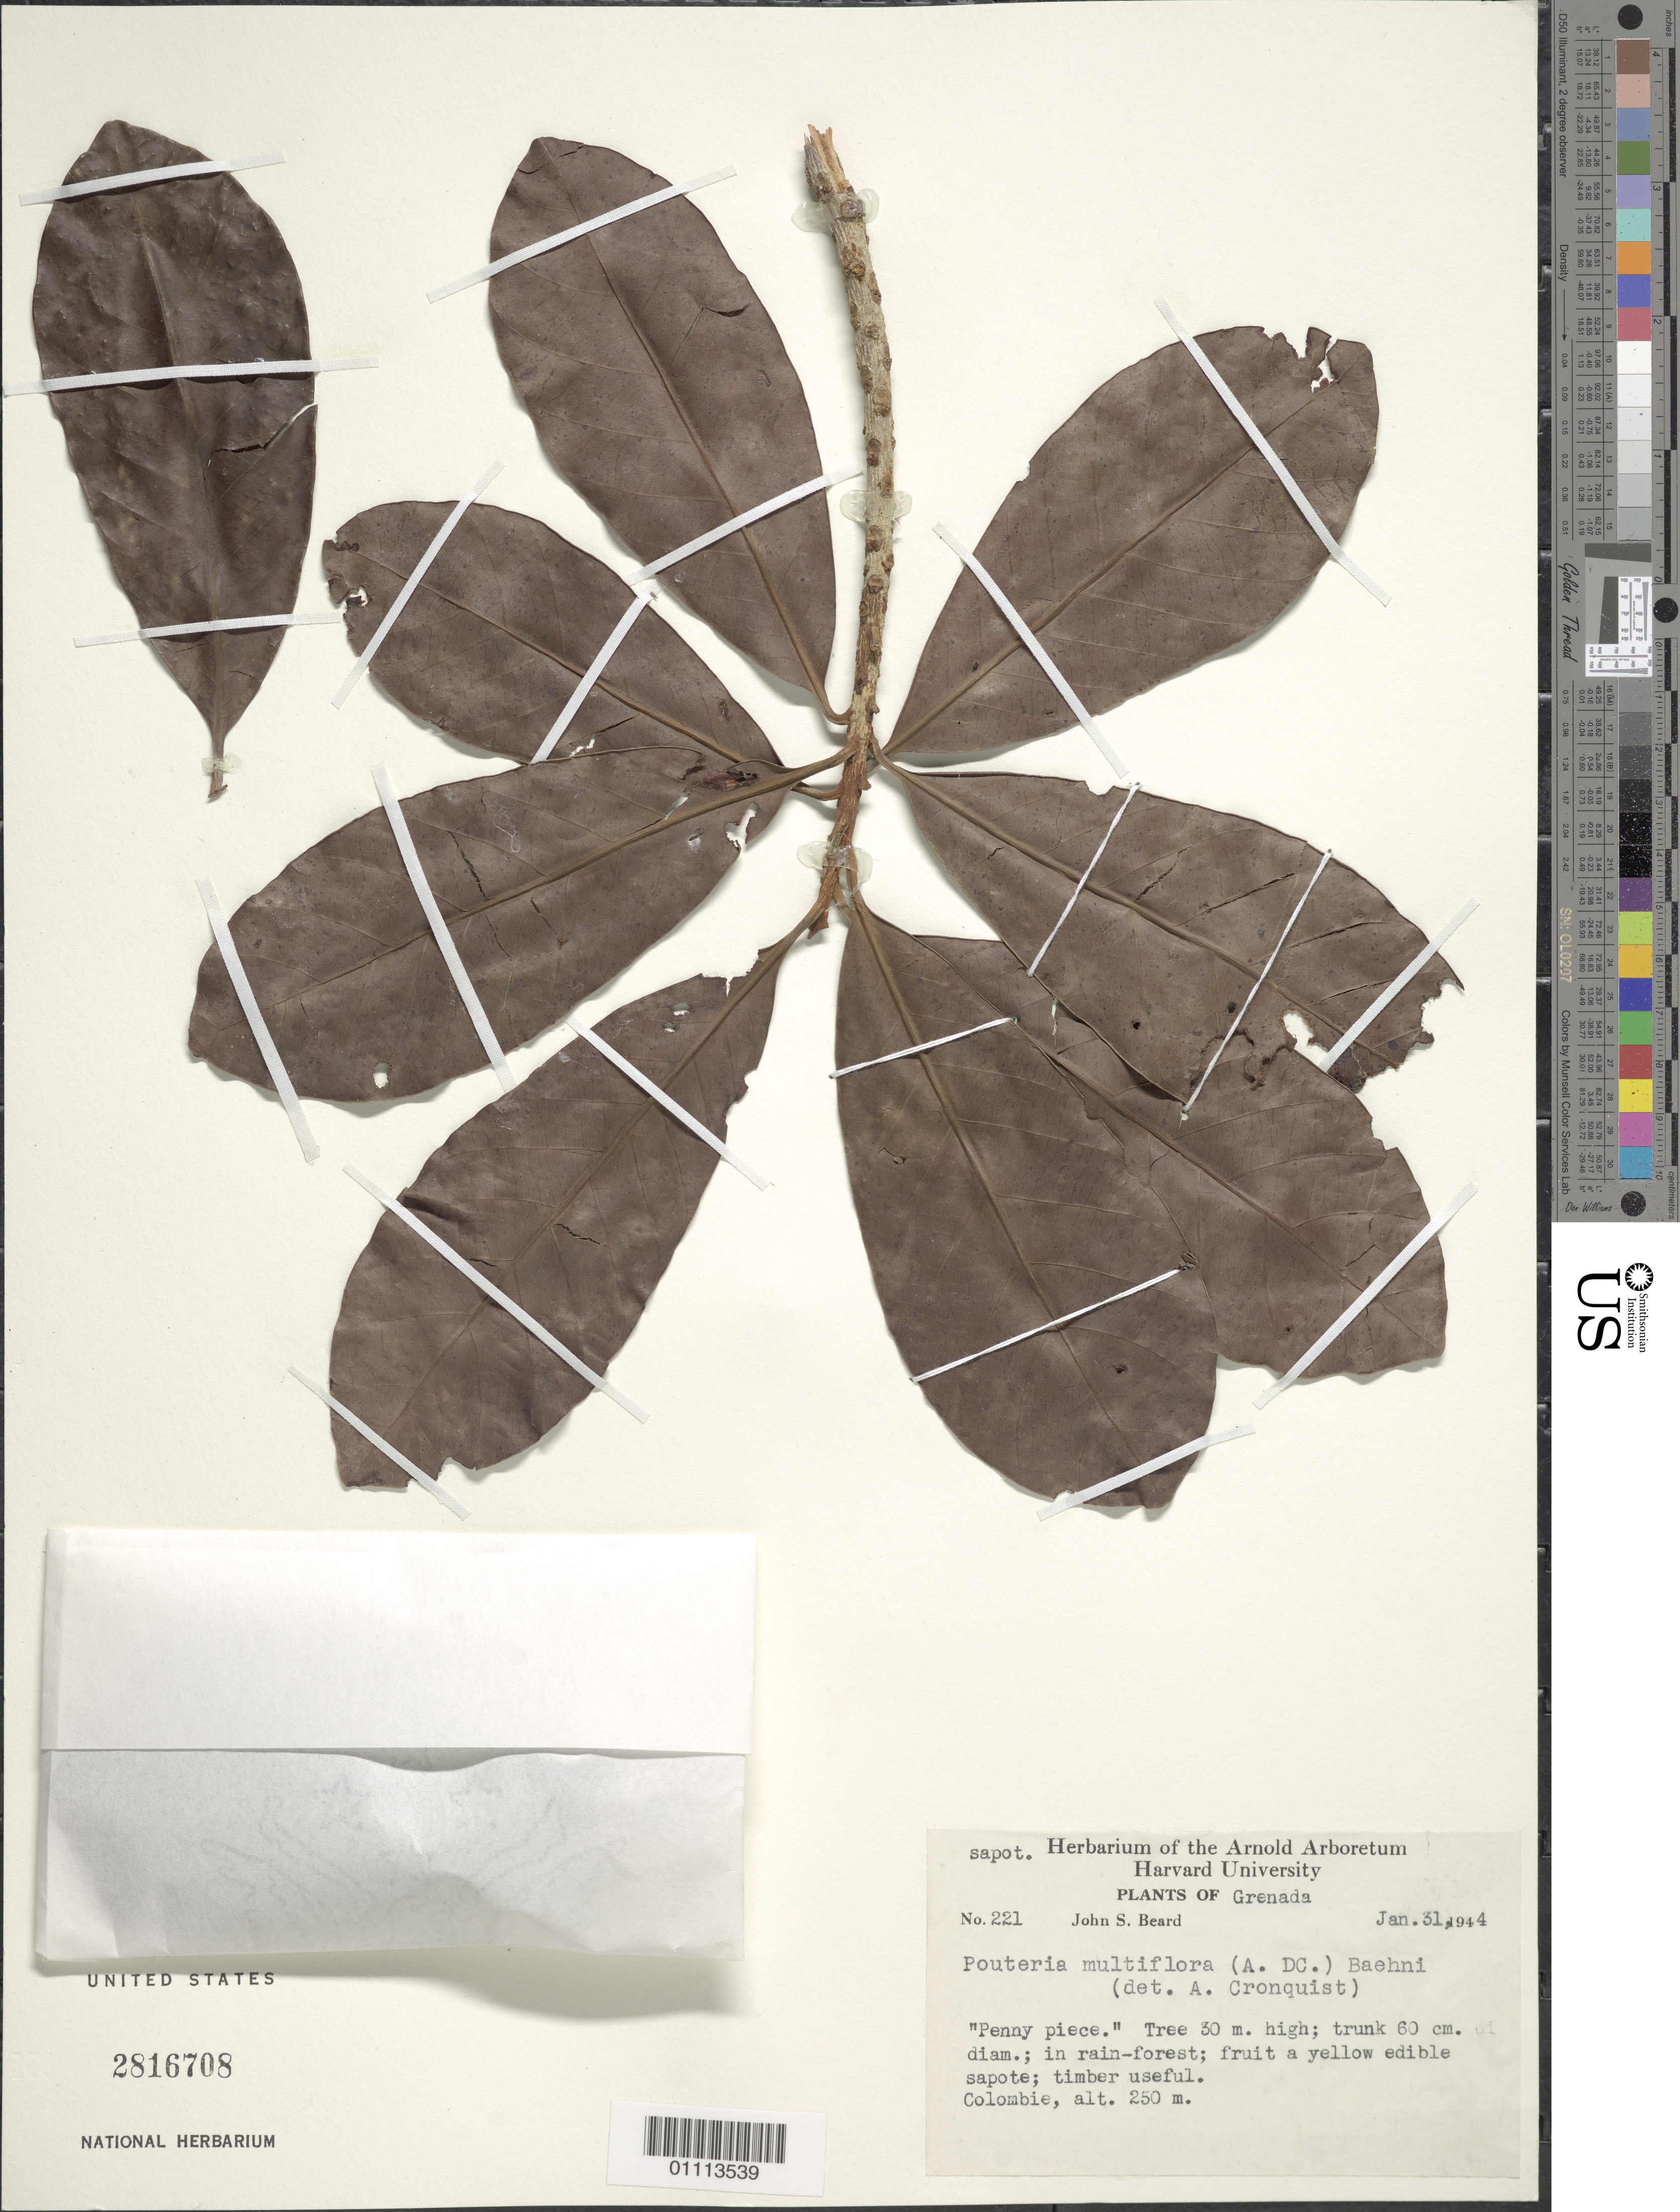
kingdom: Plantae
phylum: Tracheophyta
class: Magnoliopsida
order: Ericales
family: Sapotaceae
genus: Pouteria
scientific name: Pouteria multiflora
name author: (A. DC.) Eyma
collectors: J. Beard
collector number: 221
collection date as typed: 31 Jan 1944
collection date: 1944-01-31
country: Grenada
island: Grenada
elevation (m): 250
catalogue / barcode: US 2816708